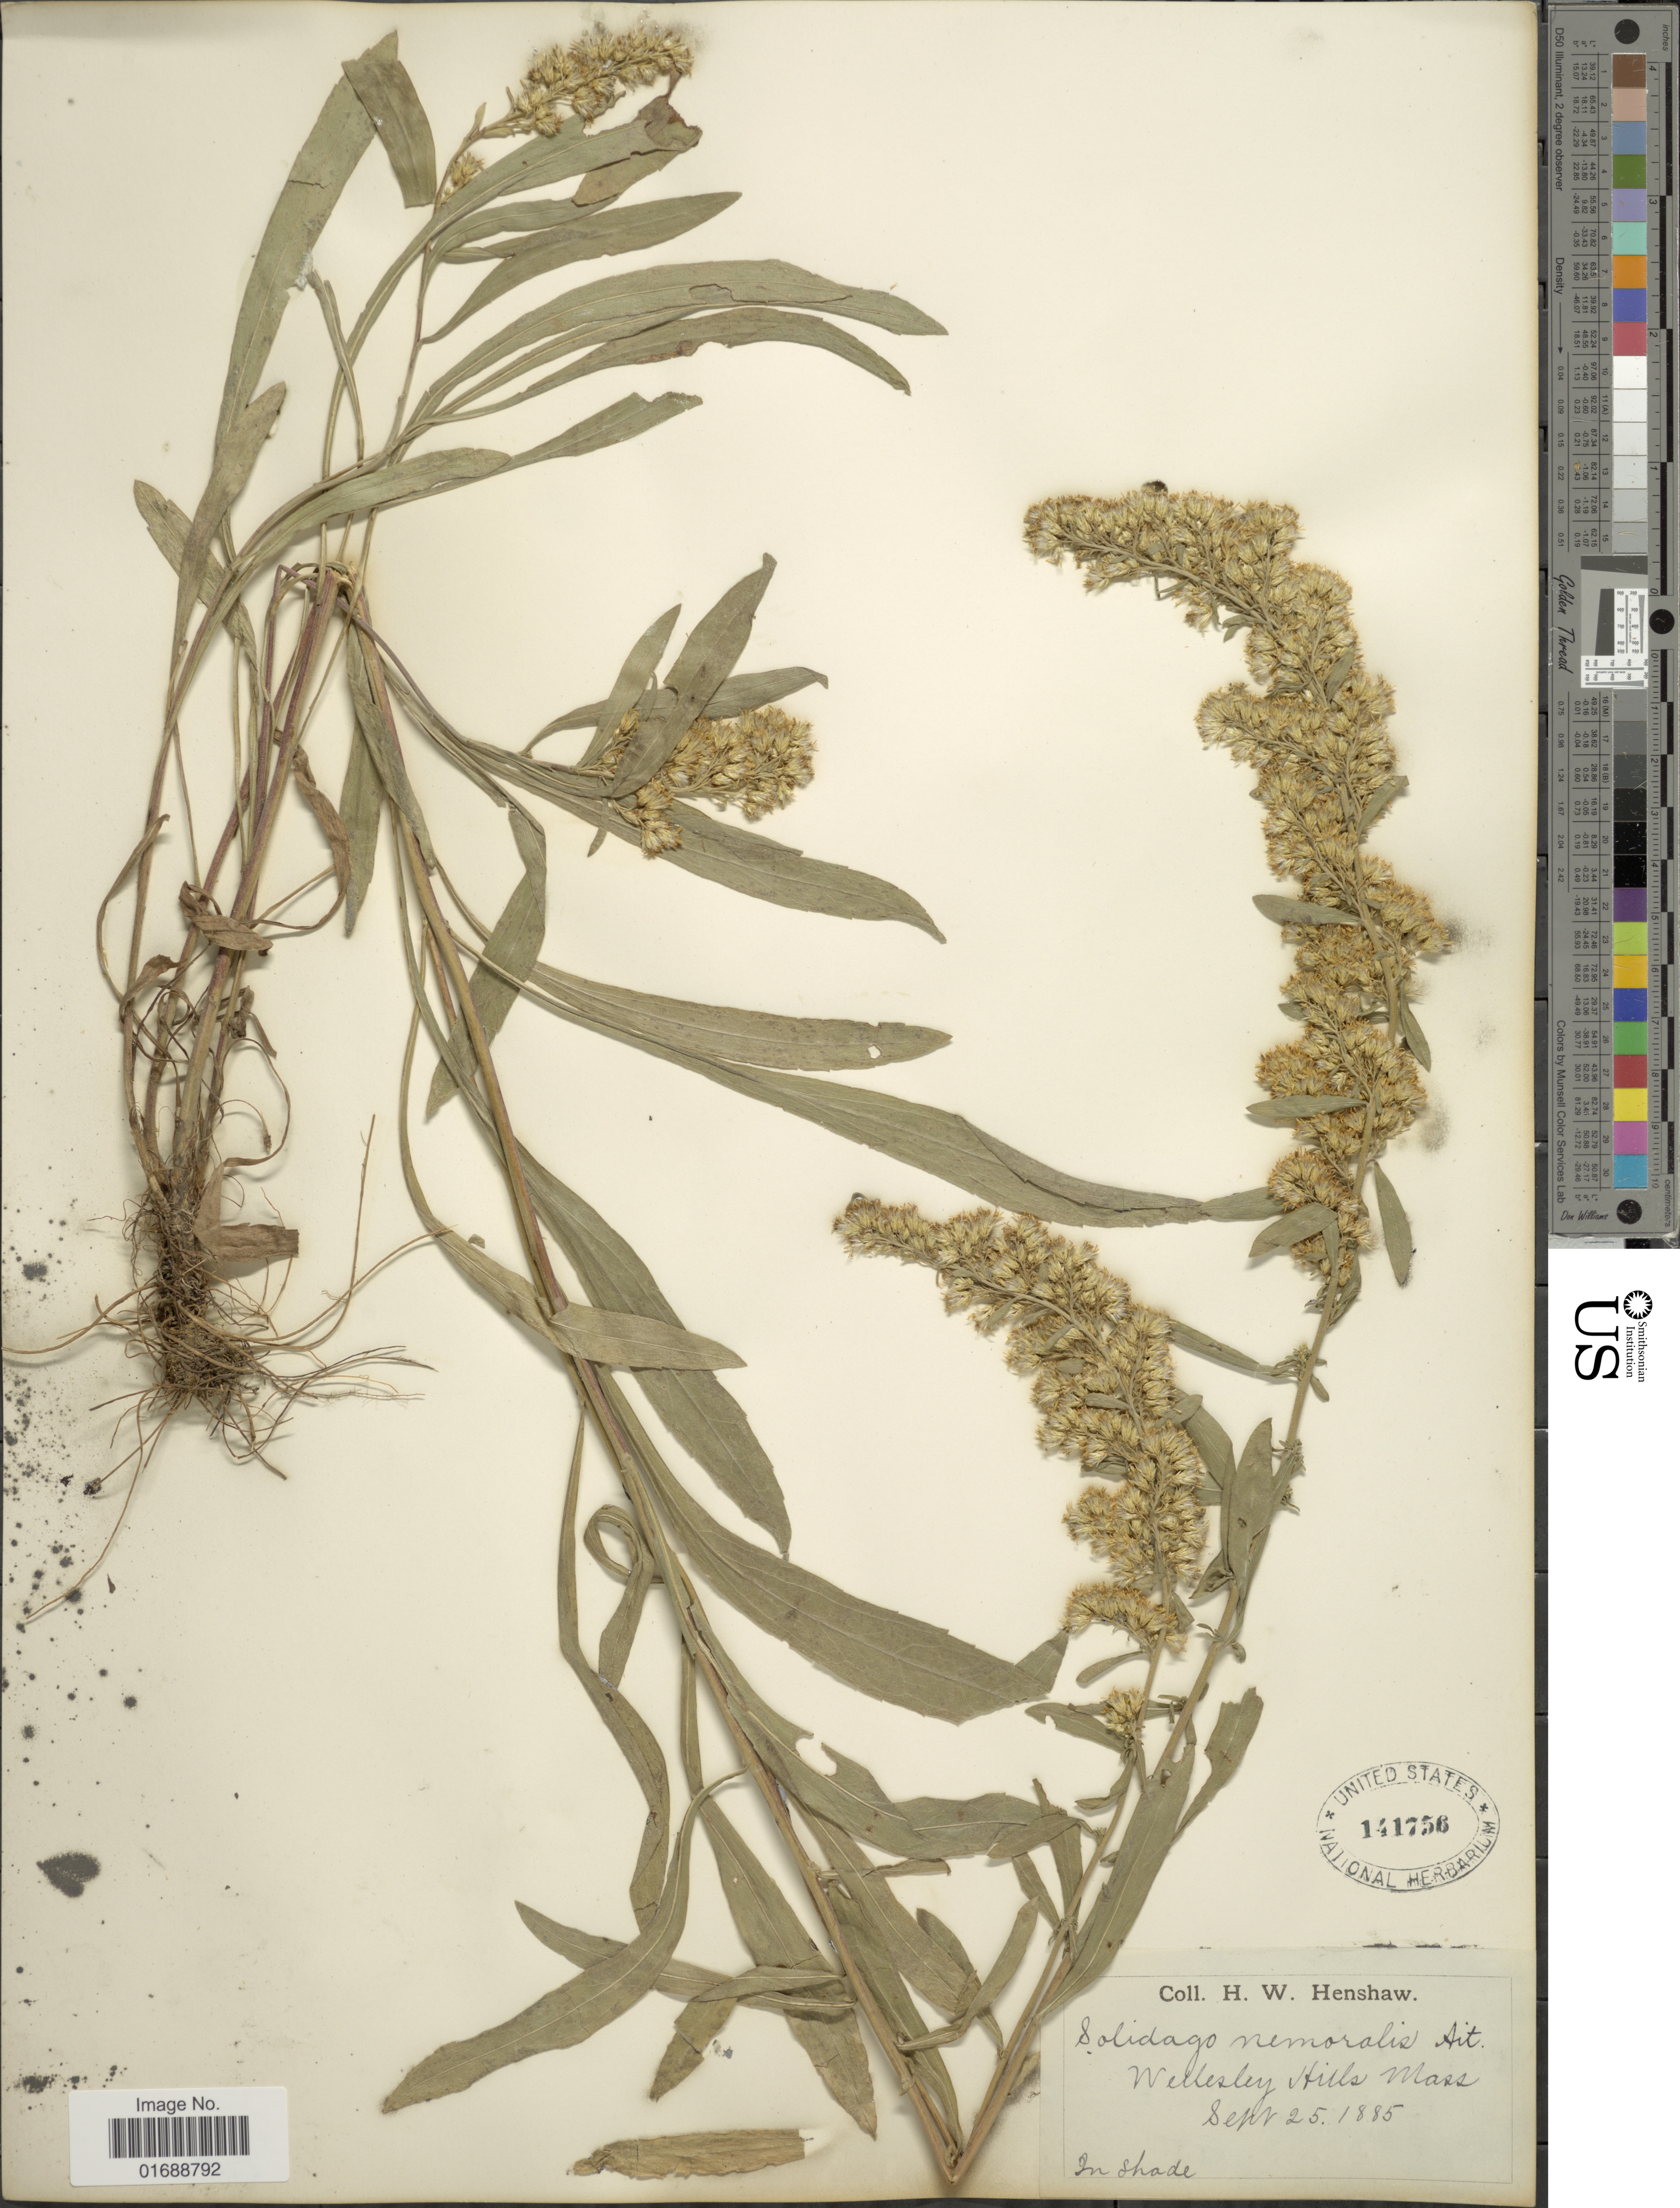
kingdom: Plantae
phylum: Tracheophyta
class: Magnoliopsida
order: Asterales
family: Asteraceae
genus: Solidago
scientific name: Solidago nemoralis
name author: Aiton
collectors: H. Henshaw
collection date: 1885-09-25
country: United States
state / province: Massachusetts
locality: Wellesley Hills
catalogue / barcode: US 141756